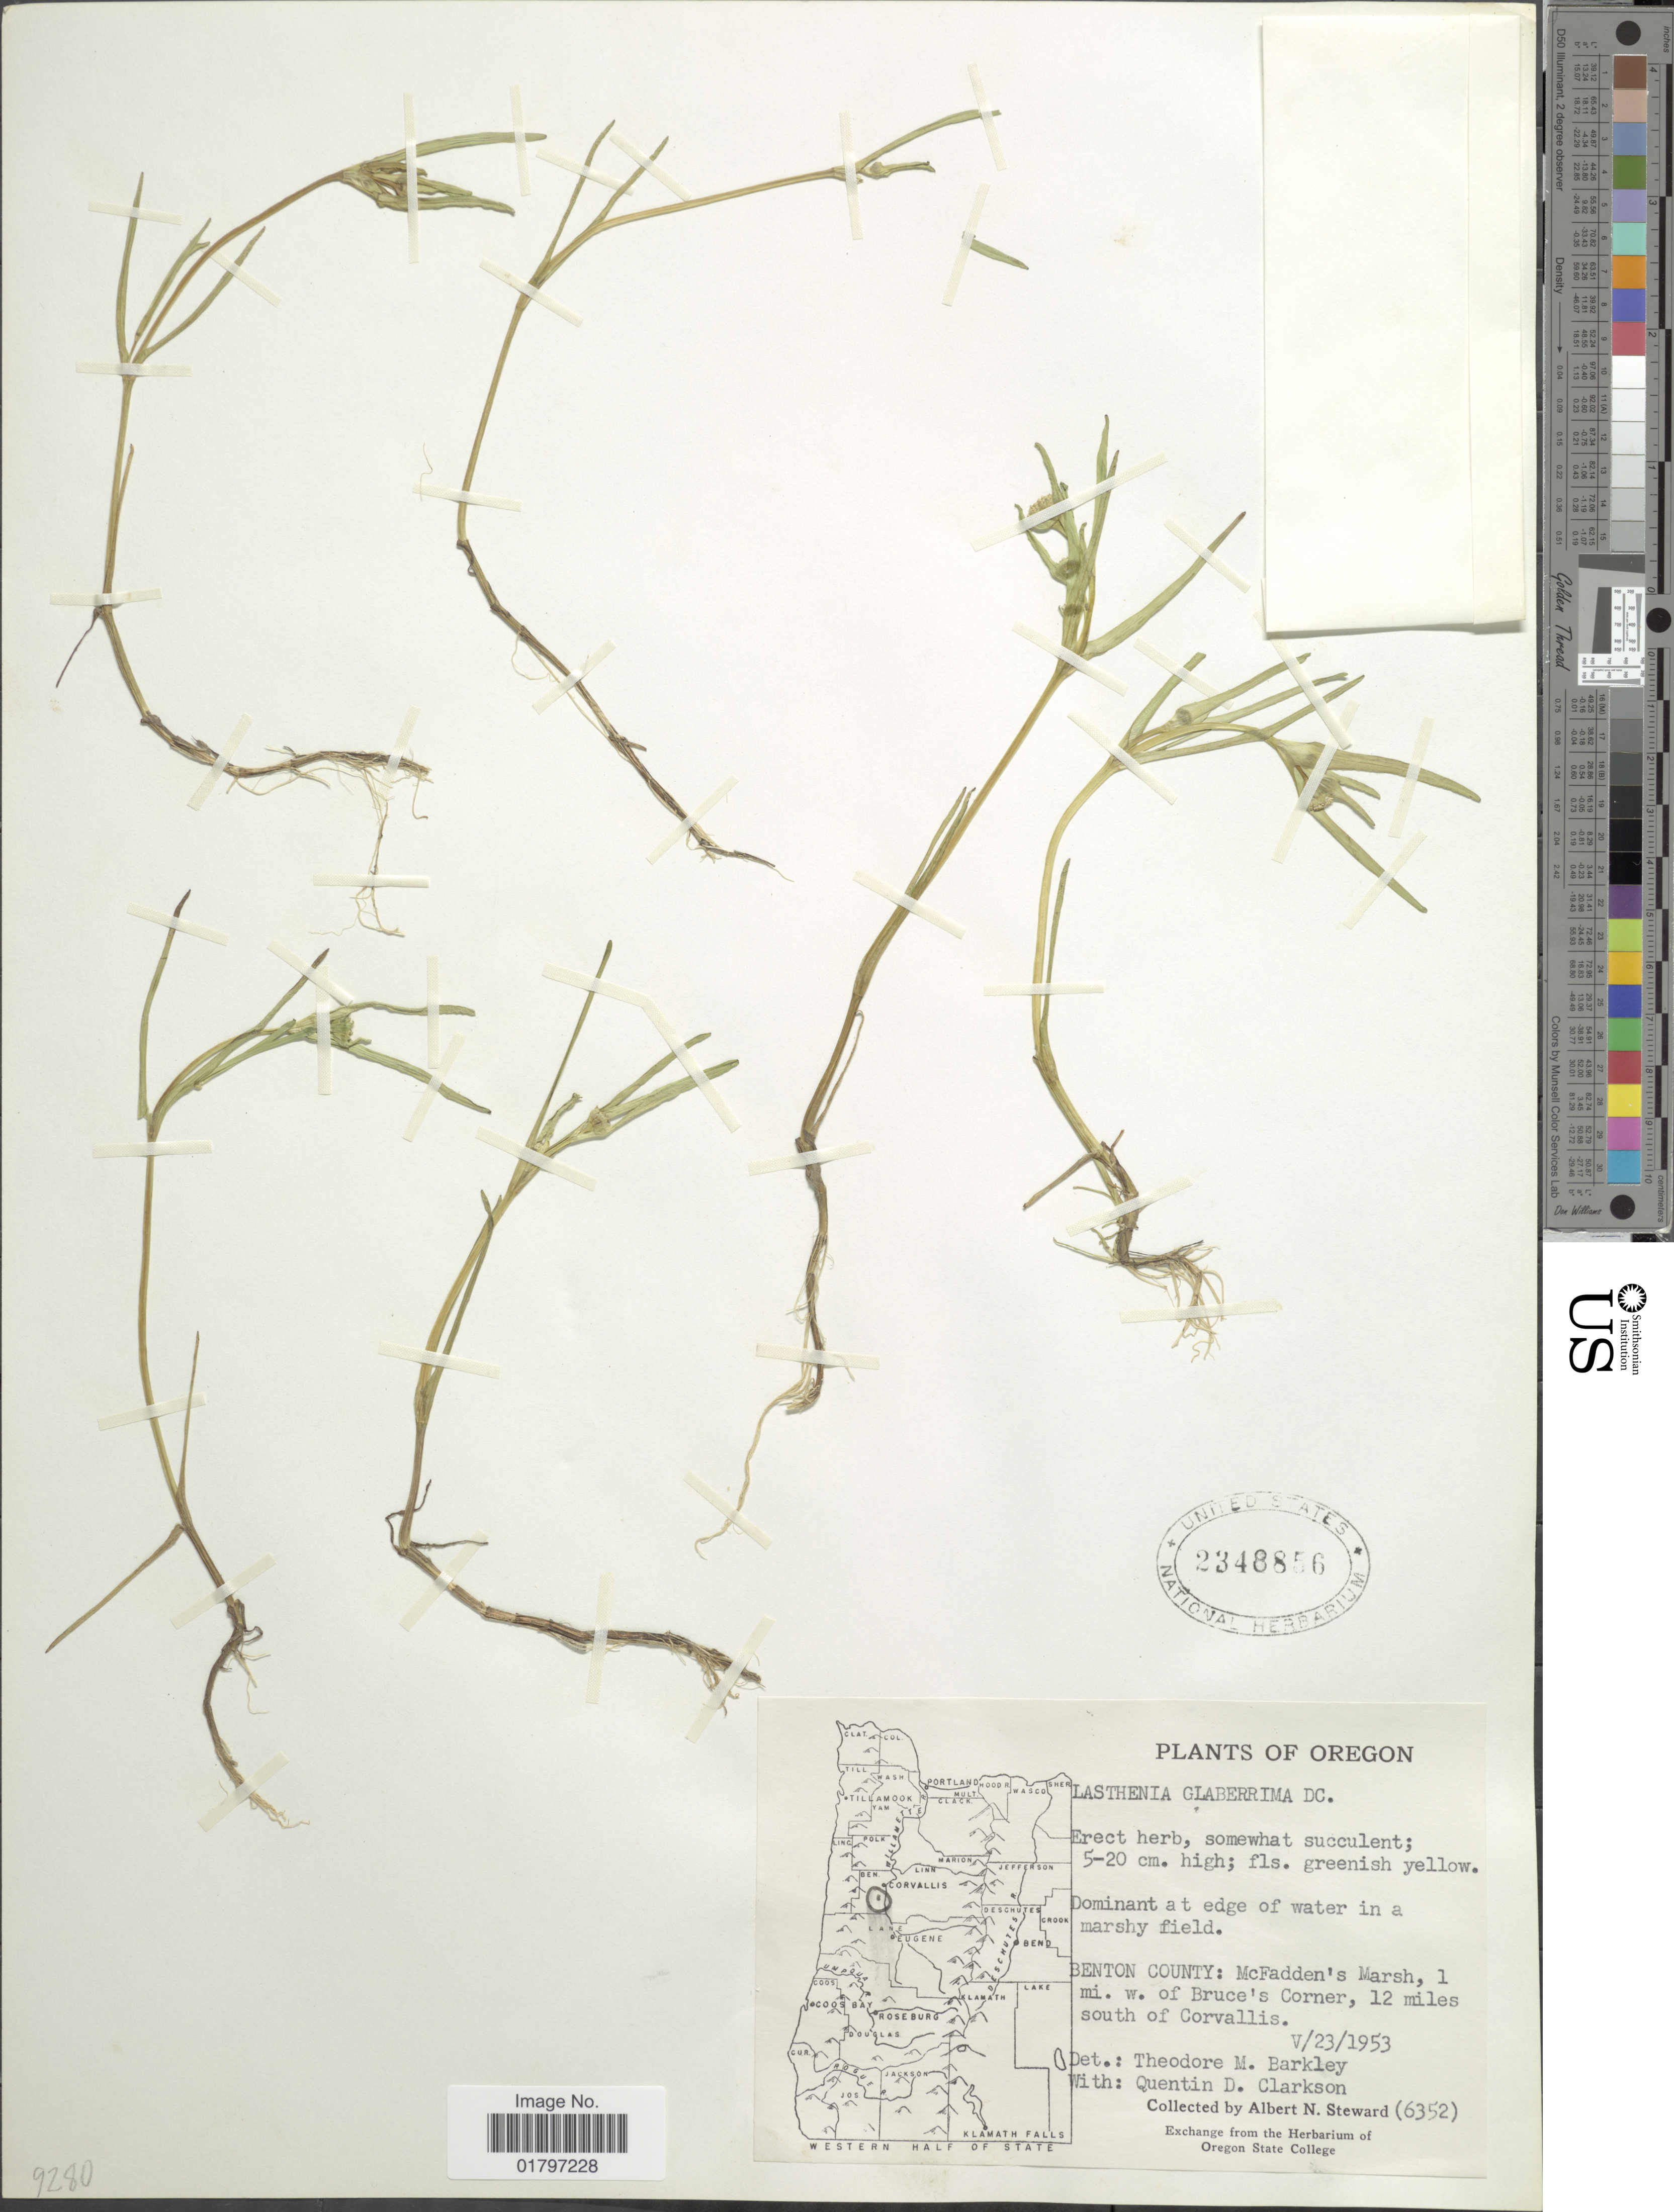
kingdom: Plantae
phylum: Tracheophyta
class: Magnoliopsida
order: Asterales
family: Asteraceae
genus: Lasthenia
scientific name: Lasthenia glaberrima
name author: DC.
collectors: A. N. Steward & Q. Clarkson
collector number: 6352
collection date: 1953-05-23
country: United States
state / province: Oregon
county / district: Benton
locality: Benton County: McFadden's Marsh, 1 mi. w. of Bruce's Corner, 12 miles south of Corvallis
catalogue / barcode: US 2348856